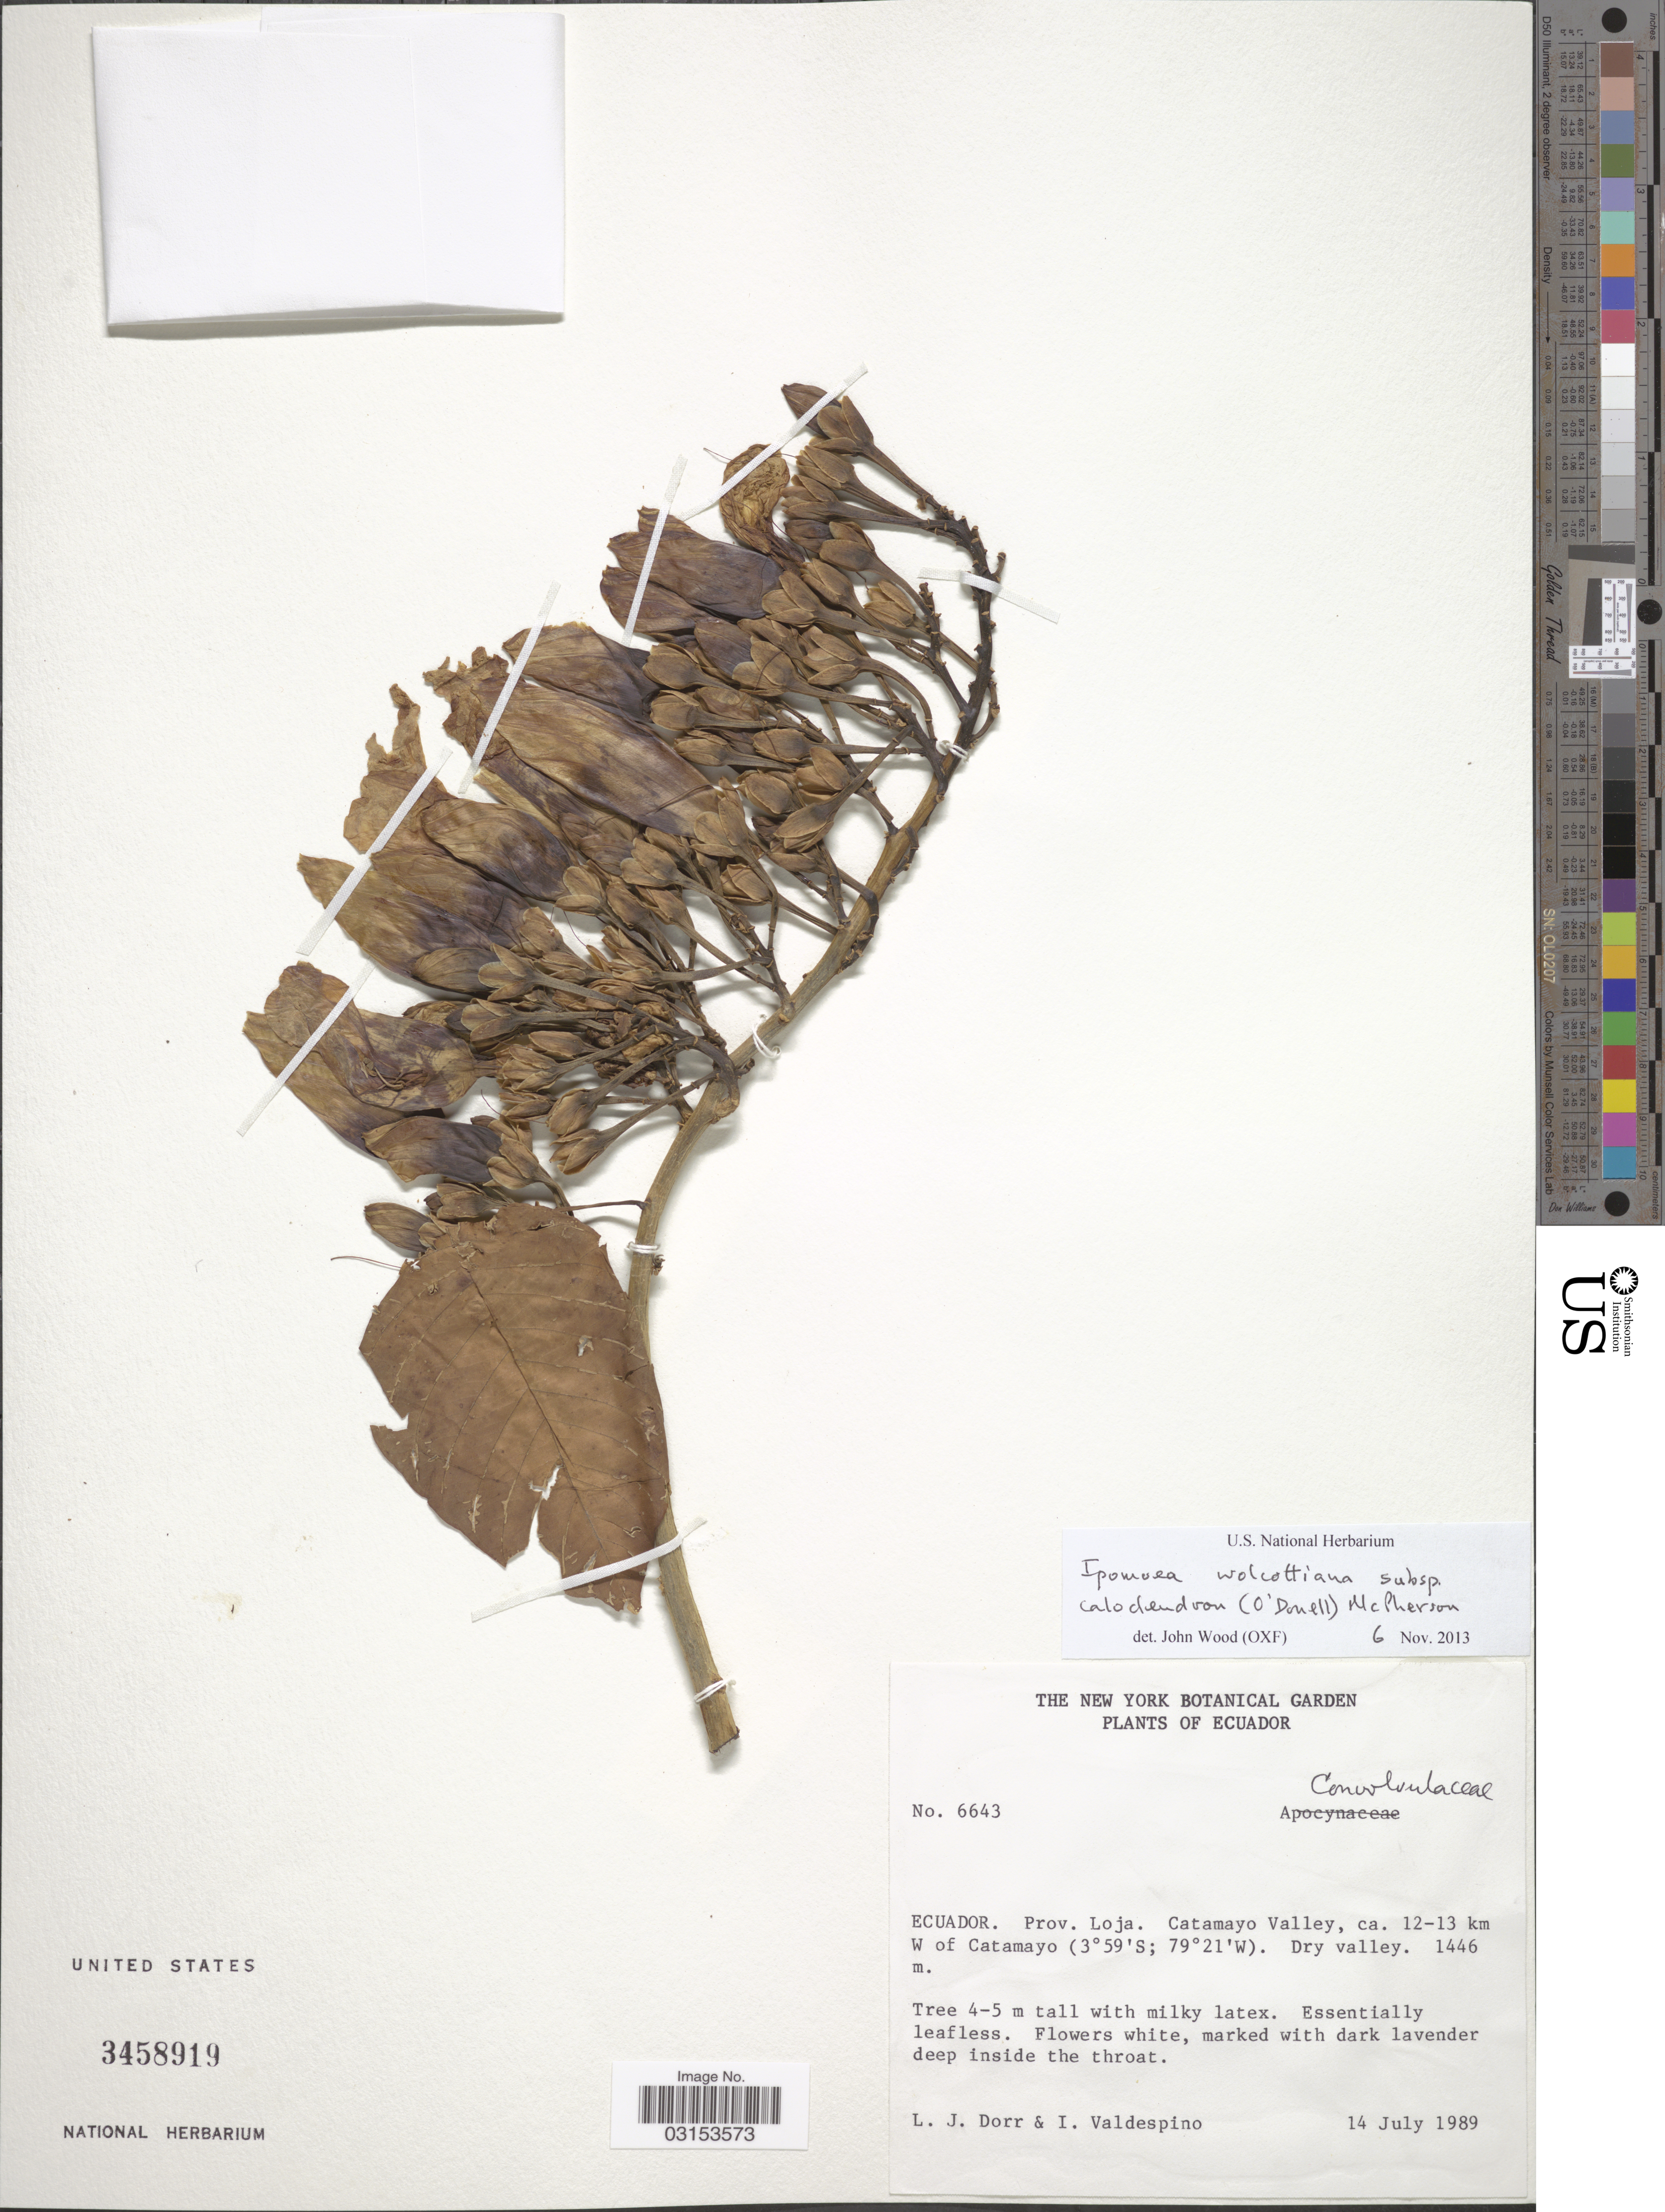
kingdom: Plantae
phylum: Tracheophyta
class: Magnoliopsida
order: Solanales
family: Convolvulaceae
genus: Ipomoea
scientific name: Ipomoea wolcottiana subsp. calodendron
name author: (O'Donell) McPherson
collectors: L. J. Dorr & I. Valdespino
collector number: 6643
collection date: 1989-07-14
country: Ecuador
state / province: Loja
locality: Catamayo Valley, ca. 12-13 km W of Catamayo. Dry valley.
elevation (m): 1446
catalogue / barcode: US 3458919